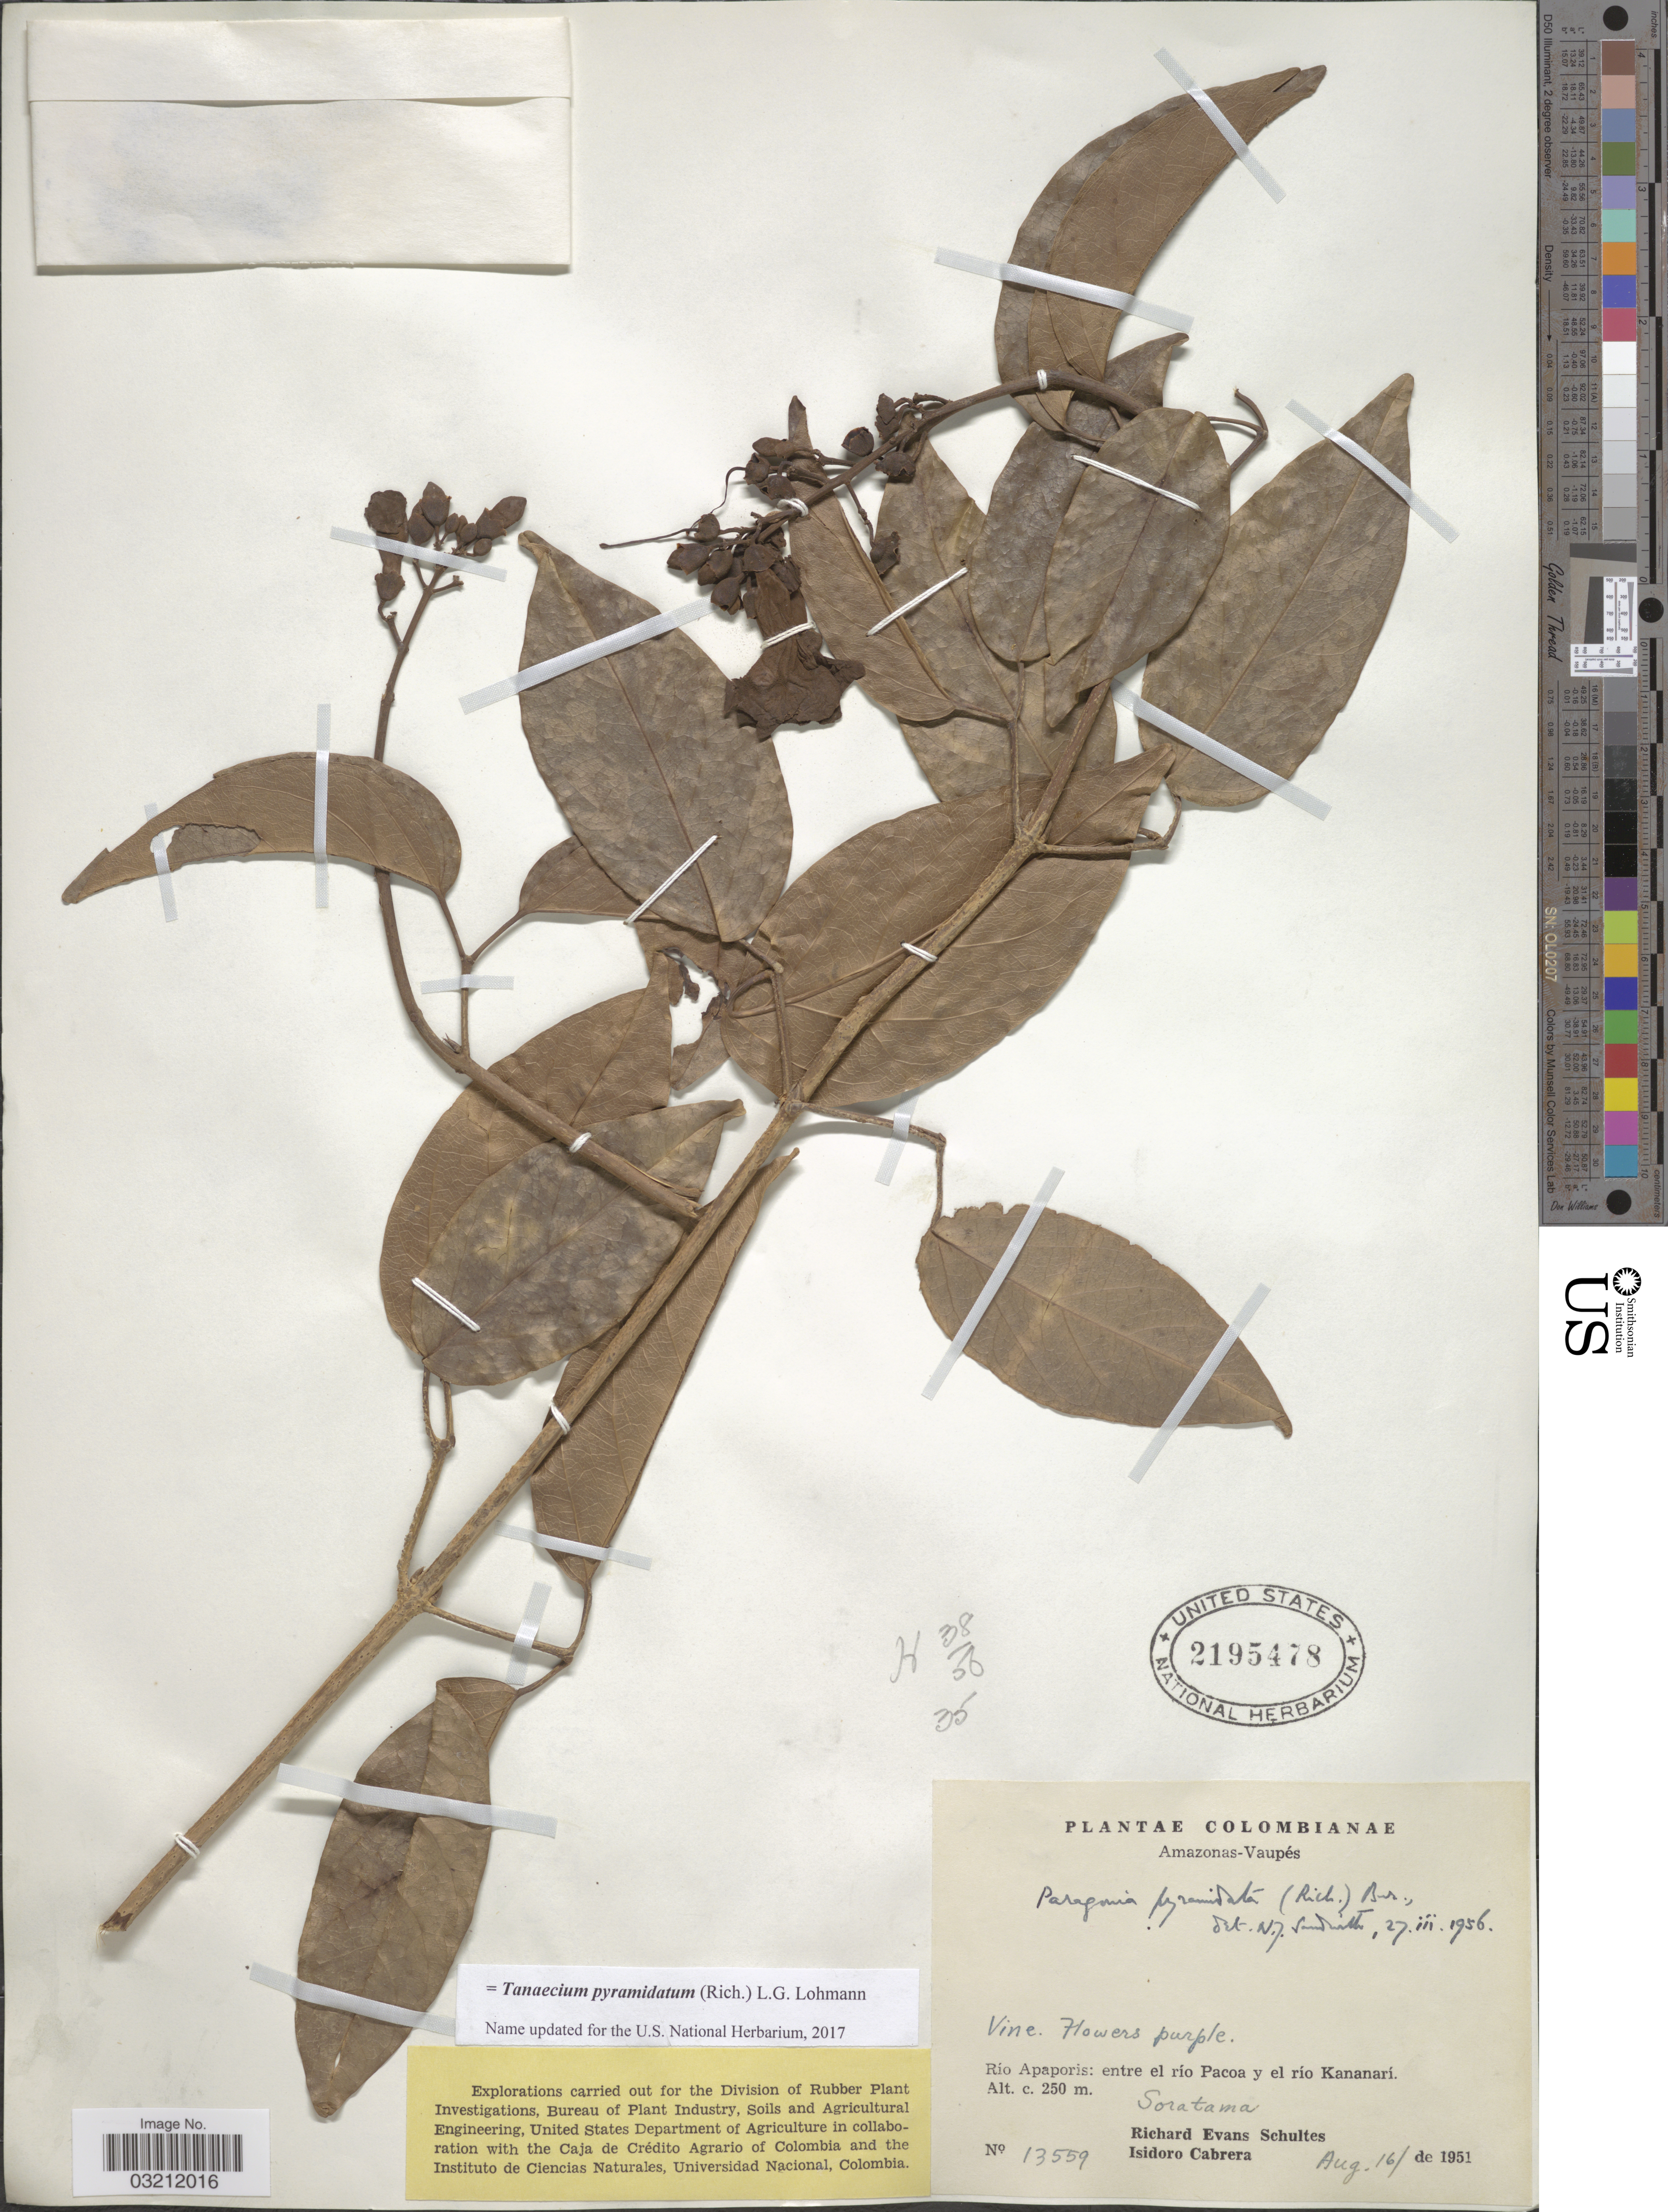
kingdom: Plantae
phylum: Tracheophyta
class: Magnoliopsida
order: Lamiales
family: Bignoniaceae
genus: Tanaecium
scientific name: Tanaecium pyramidatum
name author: (Rich.) L.G. Lohmann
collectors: R. E. Schultes & I. Cabrera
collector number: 13559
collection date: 1951-08-16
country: Colombia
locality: Amazonas-Vaupés. Río Apaporis: entre el río Pacoa y el río Kananarí. Soratama.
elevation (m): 250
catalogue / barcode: US 2195478